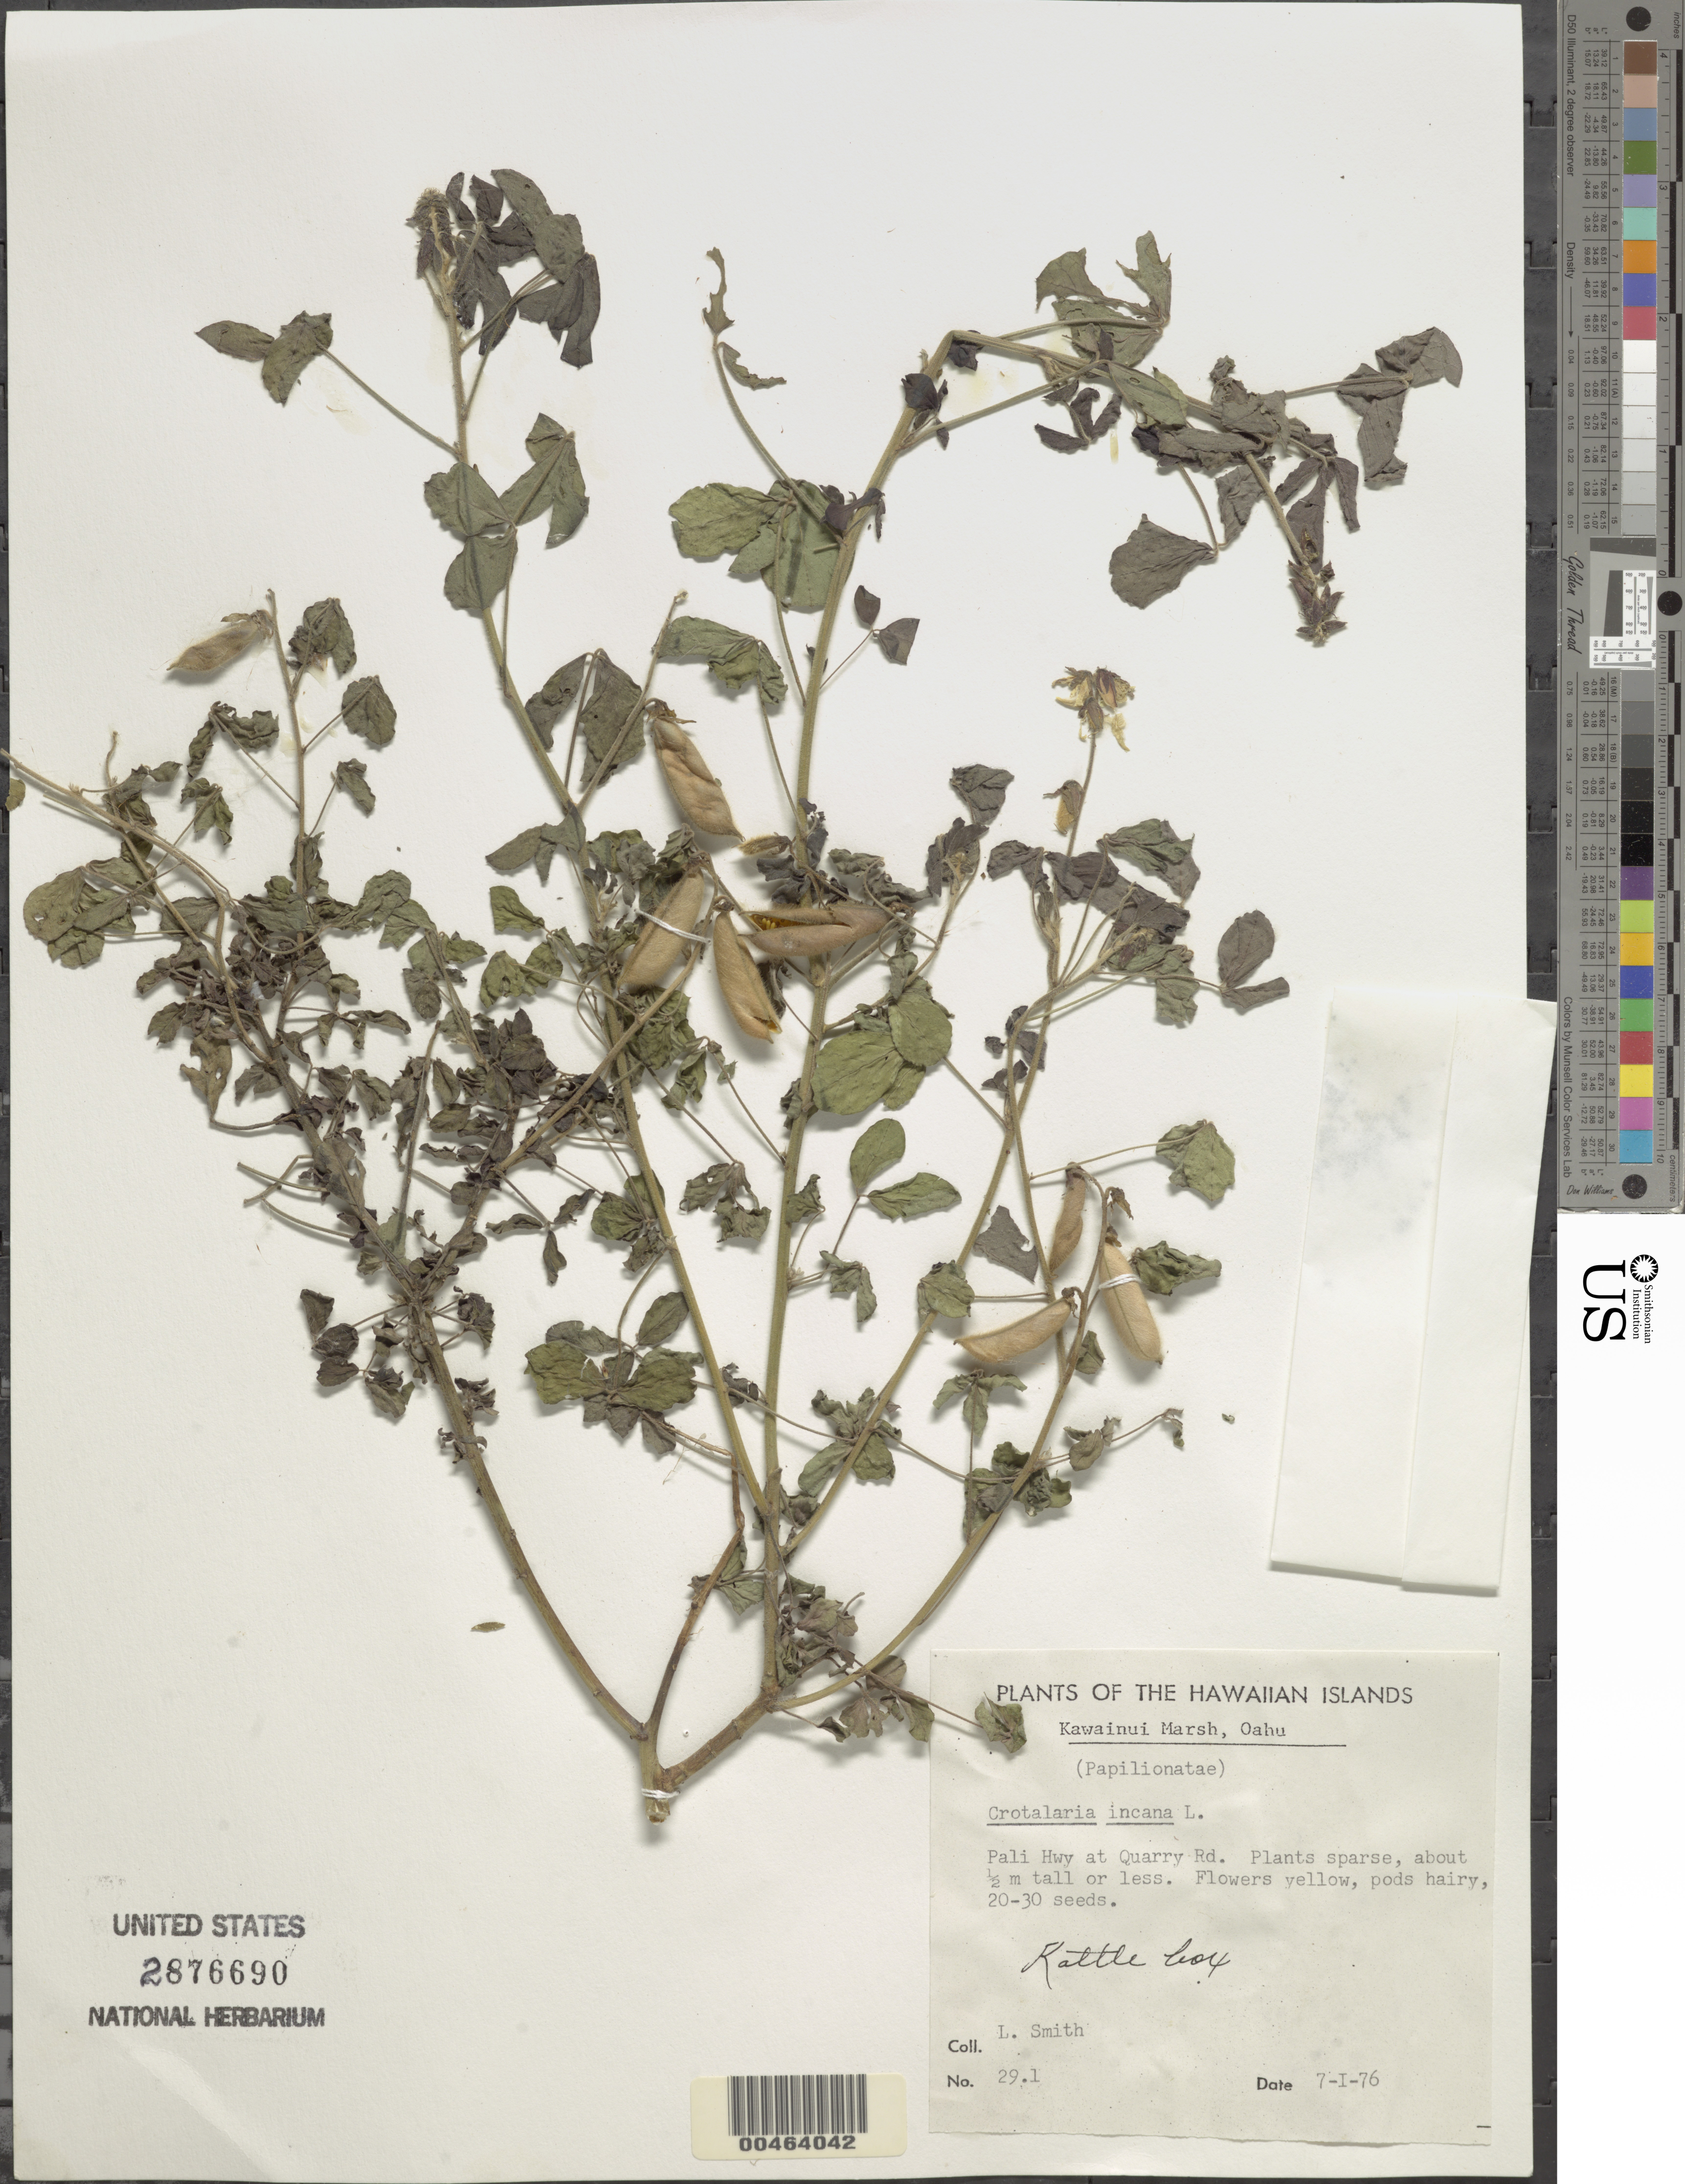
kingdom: Plantae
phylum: Tracheophyta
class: Magnoliopsida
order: Fabales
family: Fabaceae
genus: Crotalaria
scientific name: Crotalaria incana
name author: L.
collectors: L. Smith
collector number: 29.1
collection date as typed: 7 Jan 1976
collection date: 1976-01-07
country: United States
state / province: Hawaii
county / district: Honolulu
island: Oahu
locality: Kawainui Marsh, Pali Hwy at Quarry Rd.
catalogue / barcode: US 2876690